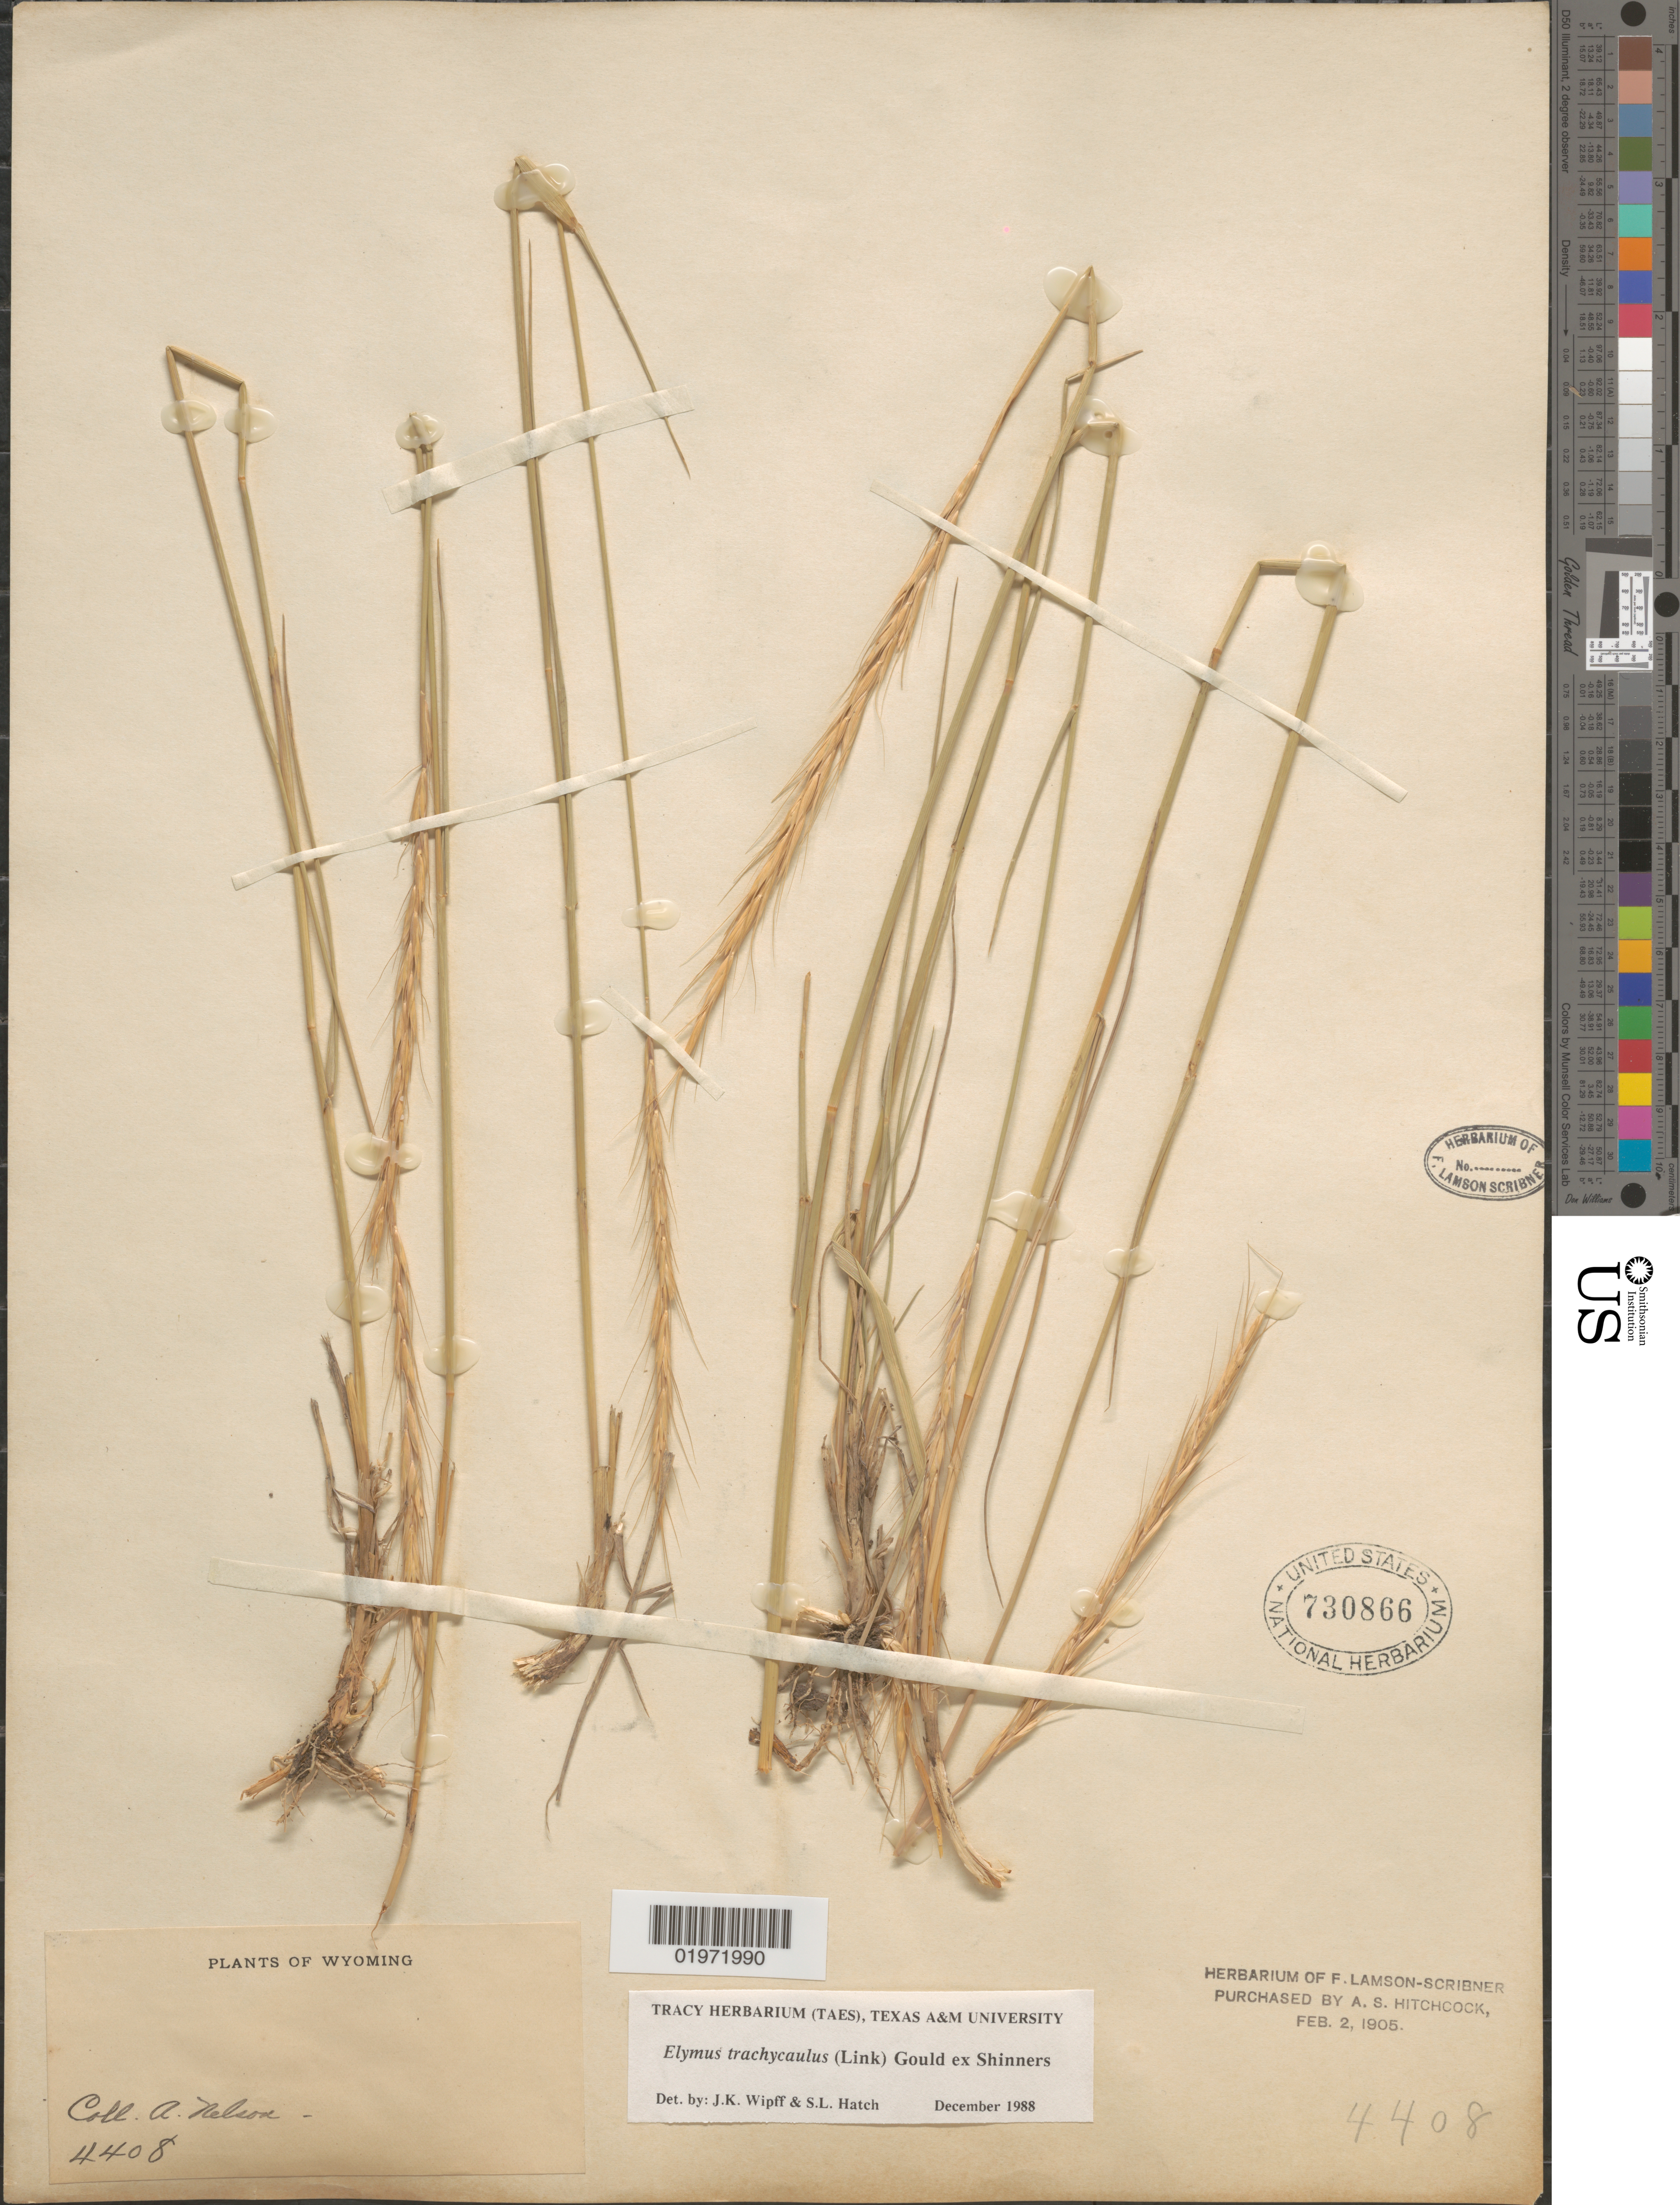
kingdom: Plantae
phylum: Tracheophyta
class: Liliopsida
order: Poales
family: Poaceae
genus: Elymus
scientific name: Elymus trachycaulus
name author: (Link) Gould ex Shinners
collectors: A. Nelson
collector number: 4408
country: United States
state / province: Wyoming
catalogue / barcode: US 730866